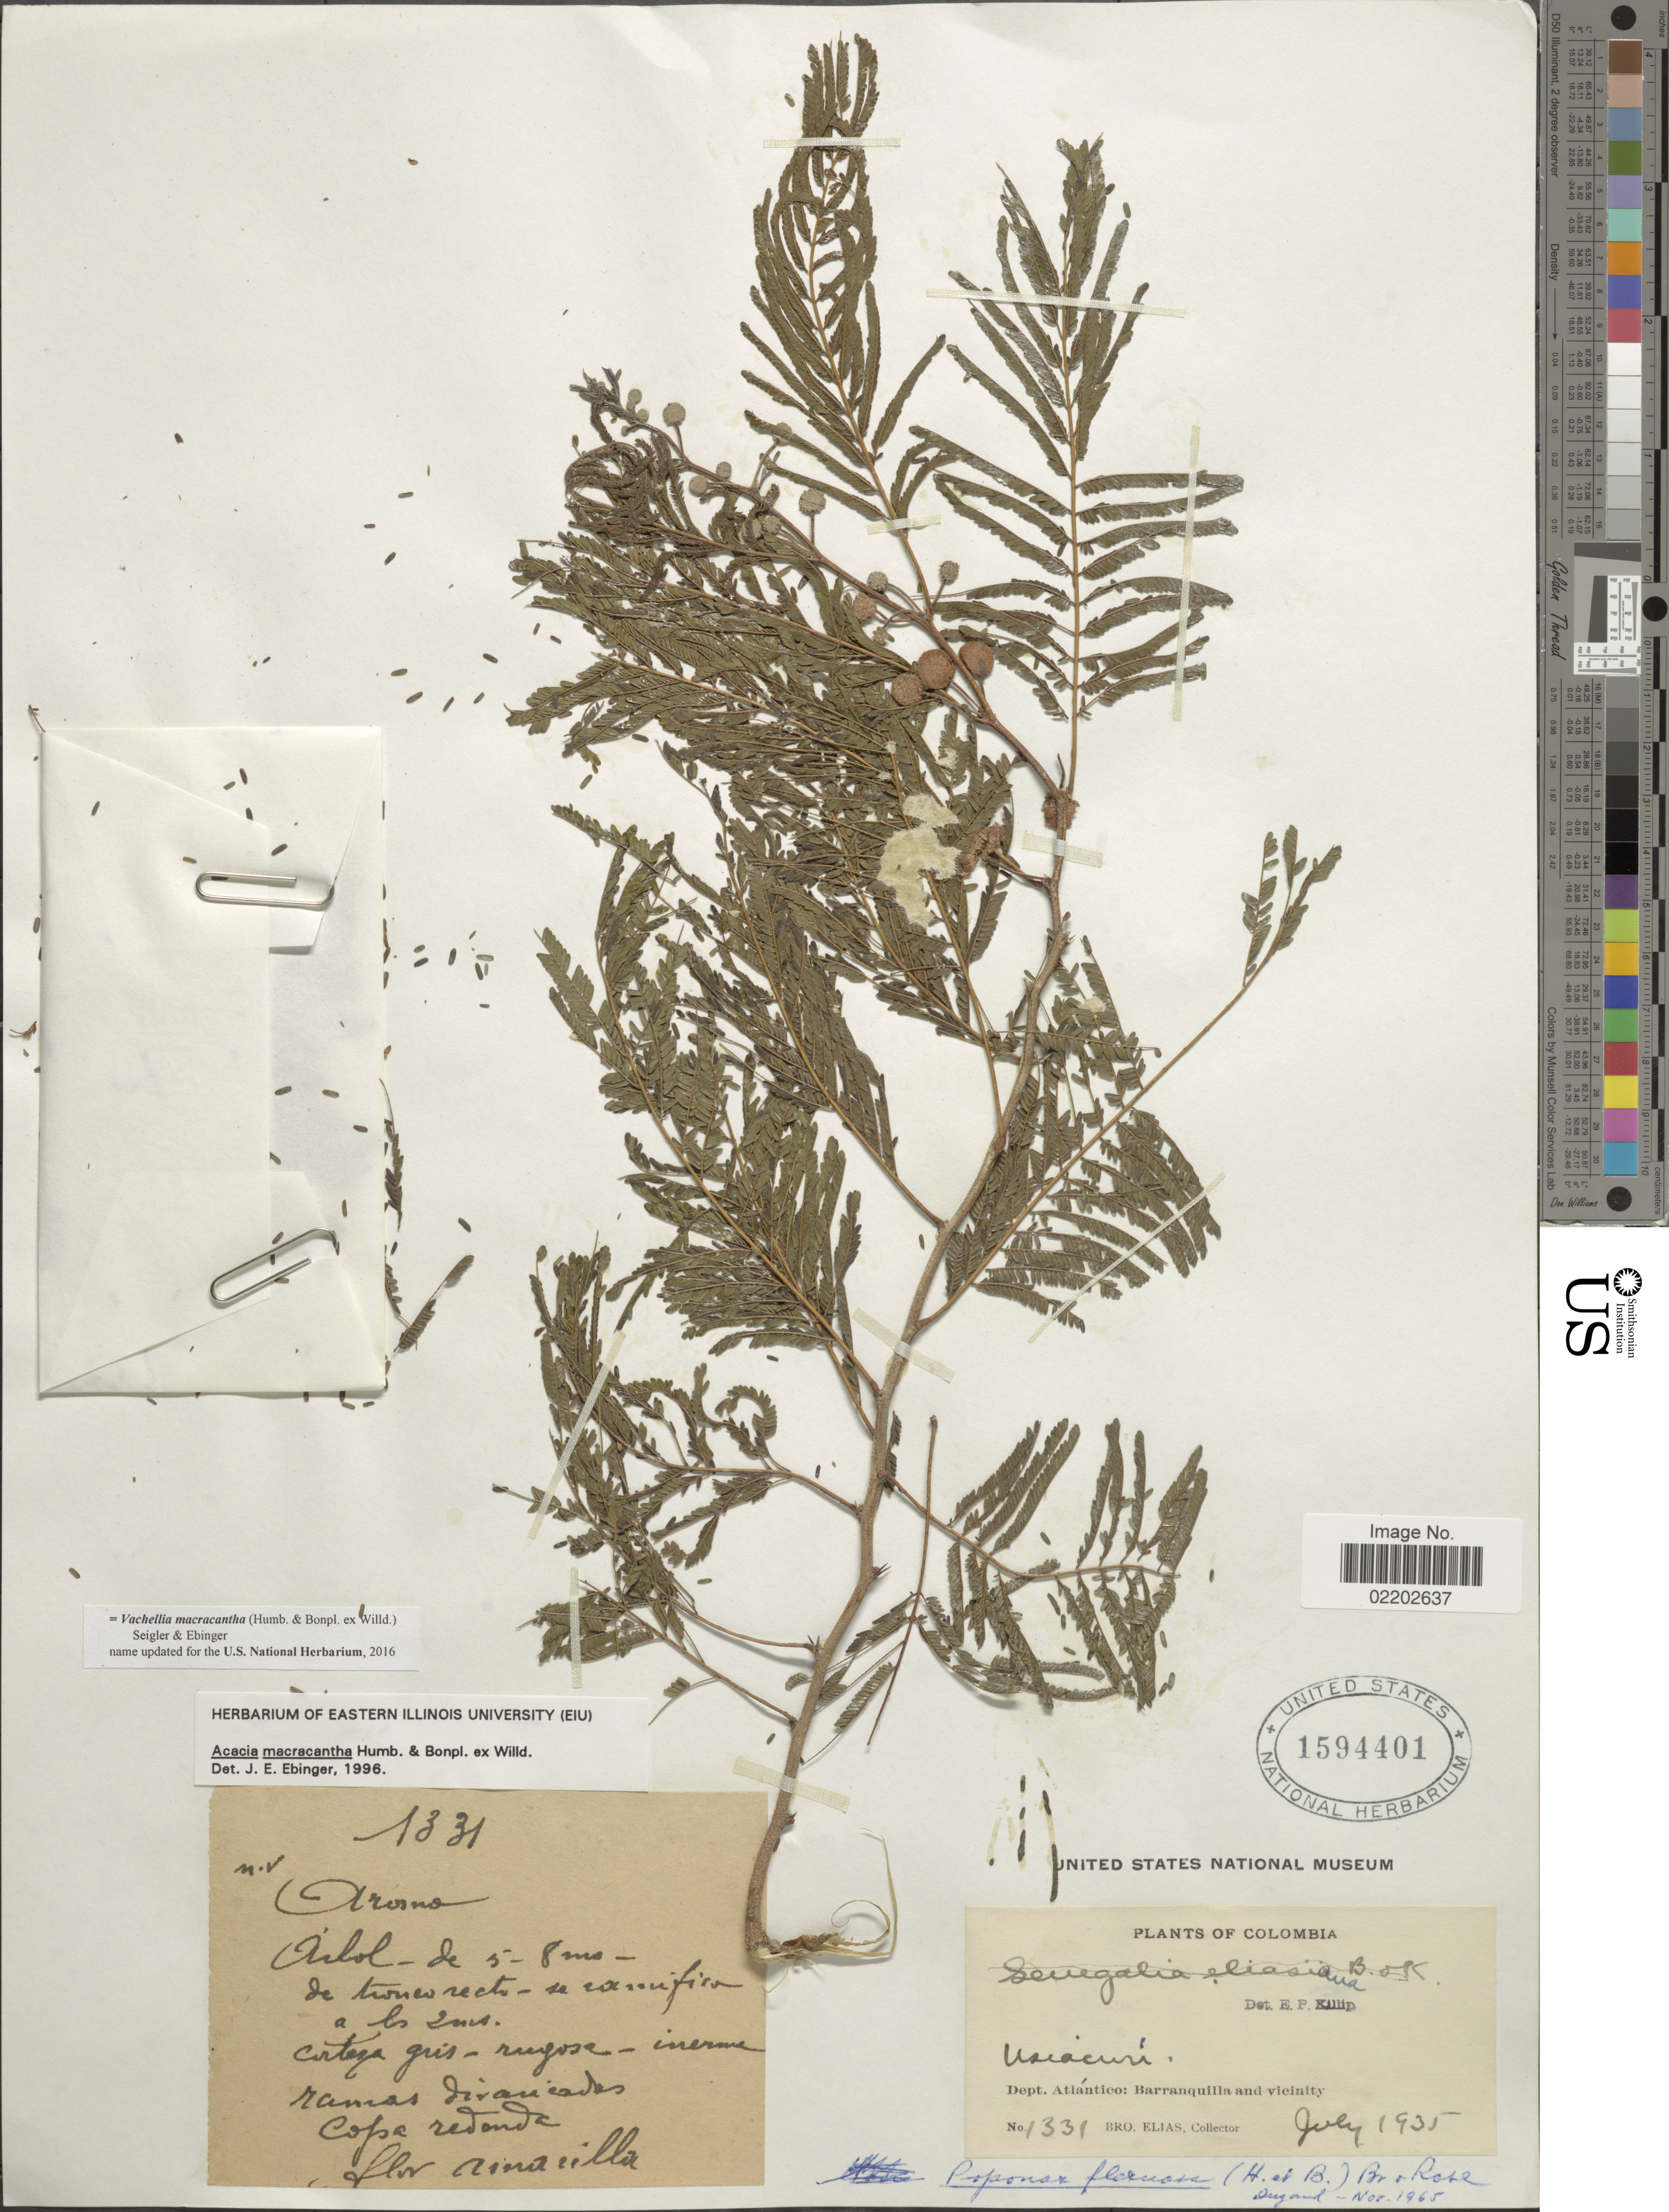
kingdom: Plantae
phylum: Tracheophyta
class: Magnoliopsida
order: Fabales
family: Fabaceae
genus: Vachellia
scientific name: Vachellia macracantha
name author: (Humb. & Bonpl. ex Willd.) Seigler & Ebinger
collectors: Bro. Elias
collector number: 1331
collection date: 1935-07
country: Colombia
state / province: Atlántico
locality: Dept. Atlantico: Barranquilla and vicinity. Usiacuri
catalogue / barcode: US 1594401